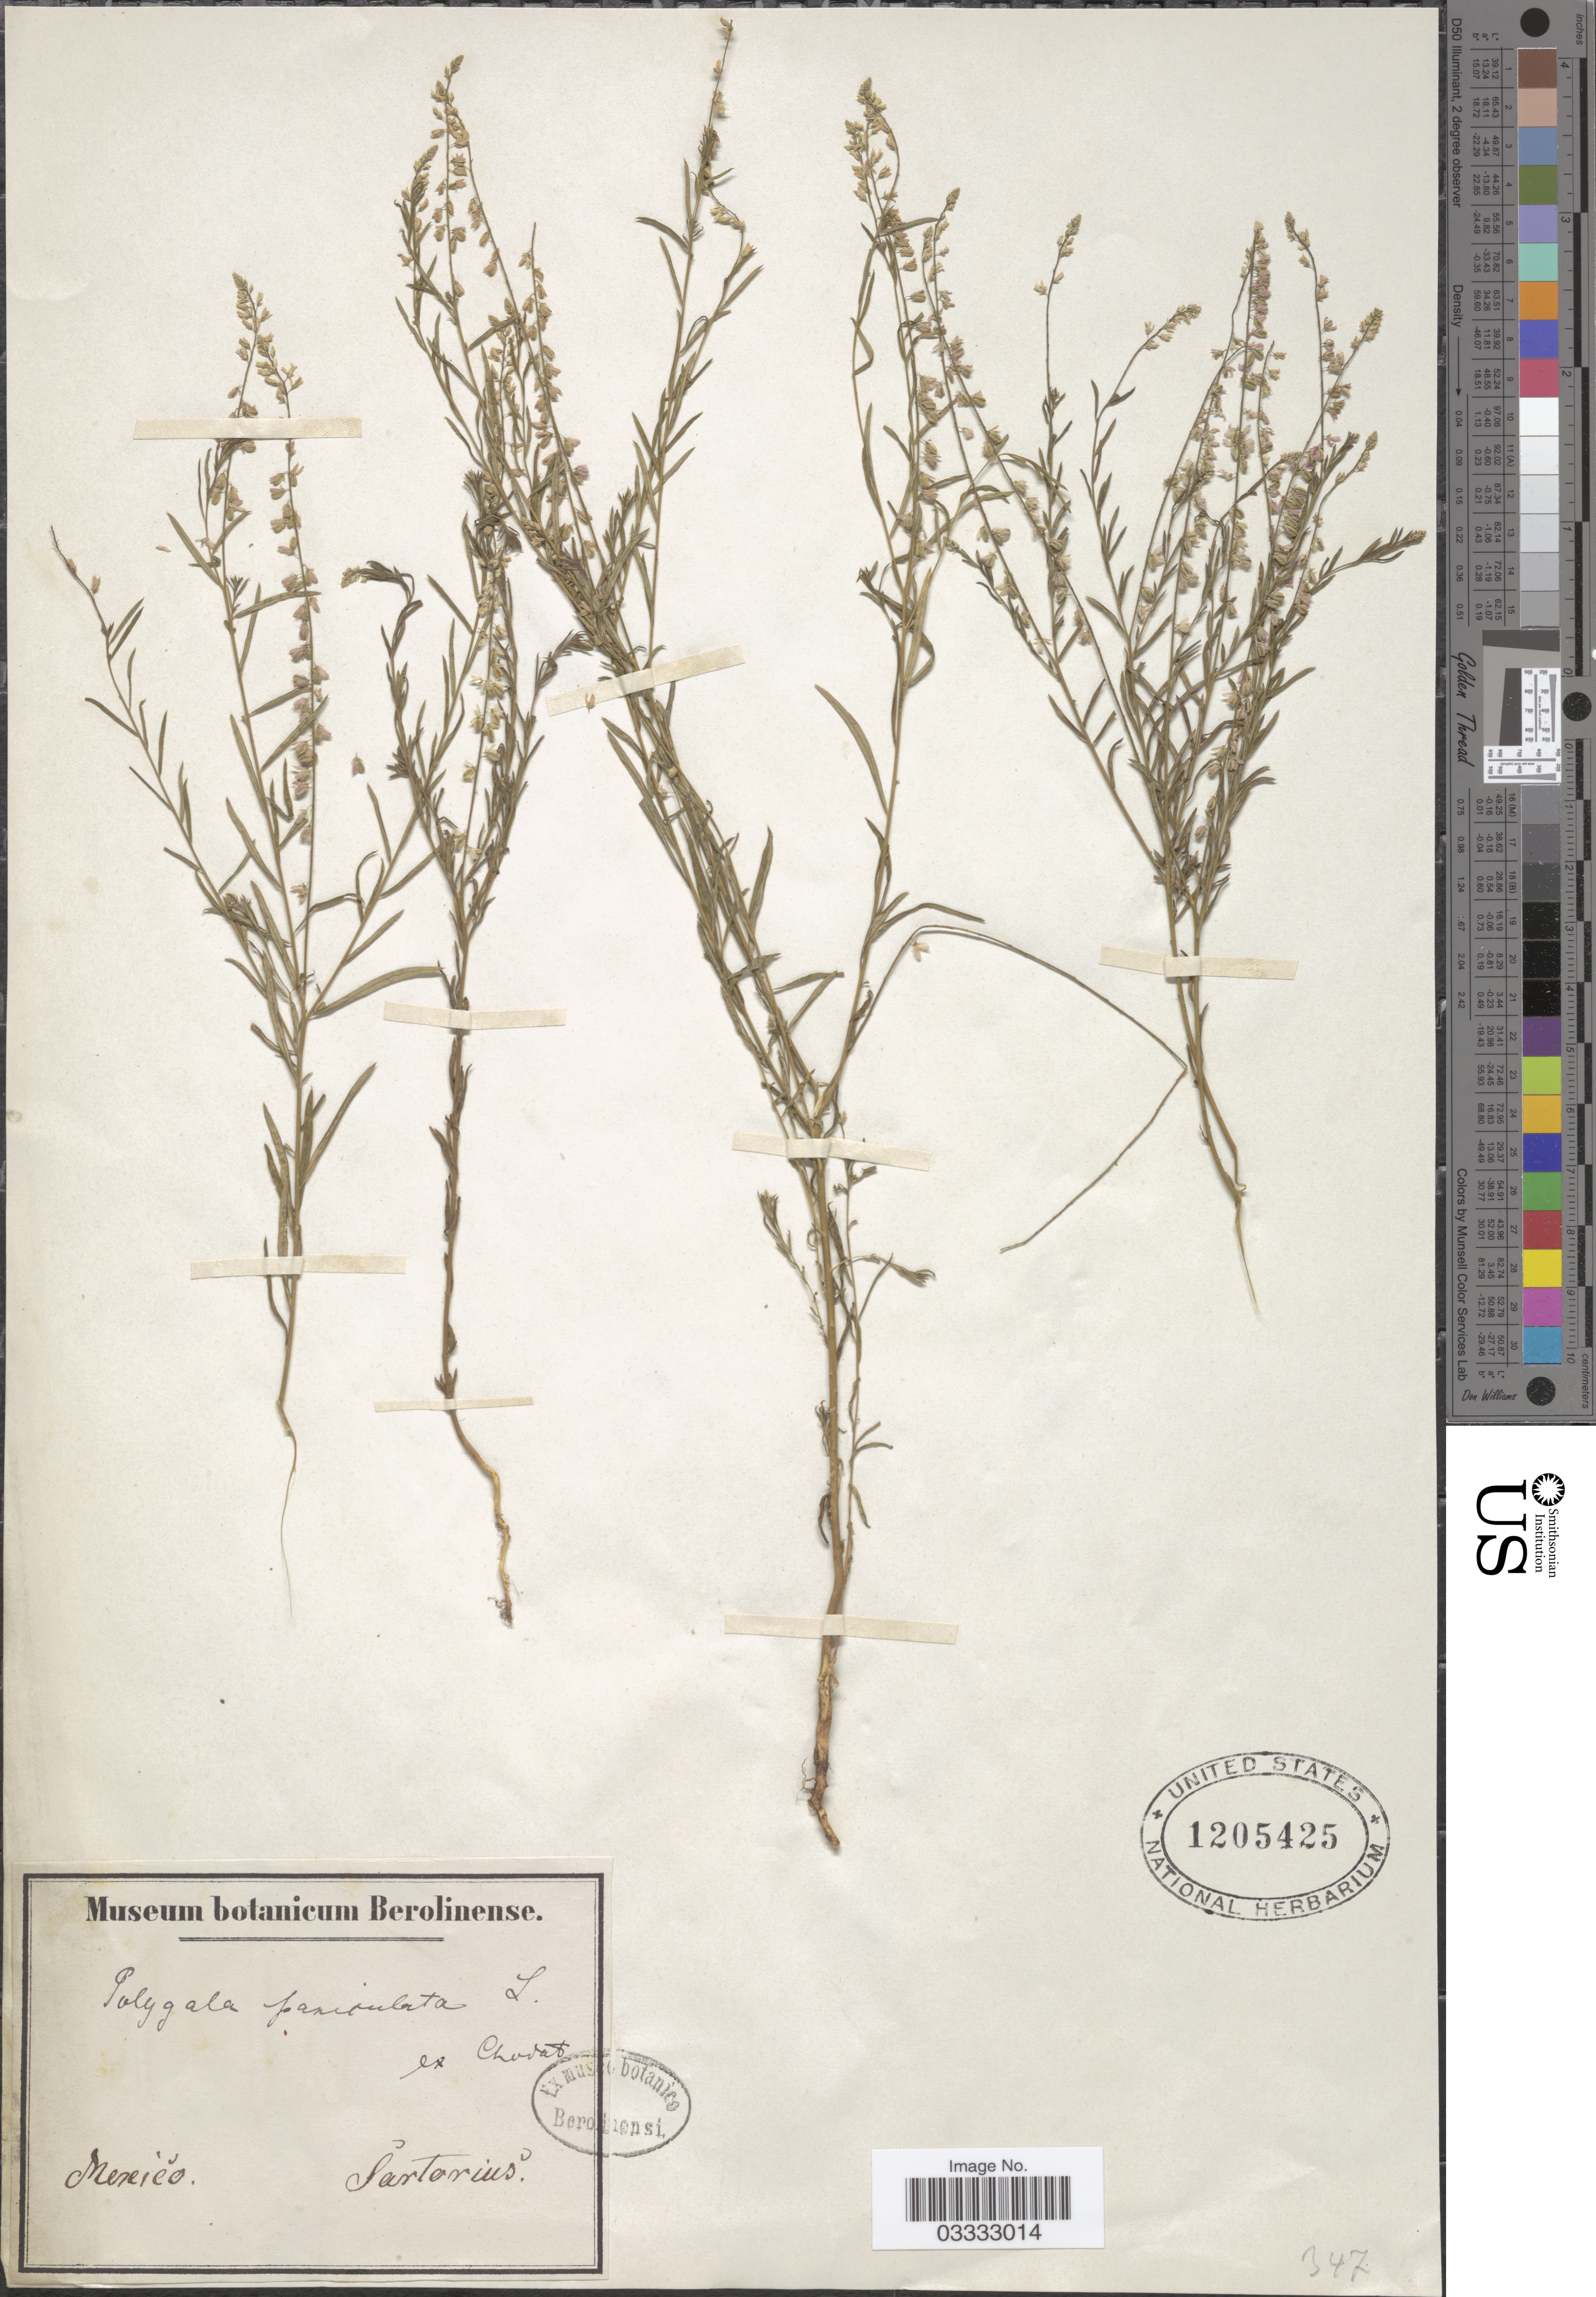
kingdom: Plantae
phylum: Tracheophyta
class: Magnoliopsida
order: Fabales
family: Polygalaceae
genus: Polygala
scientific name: Polygala paniculata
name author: L.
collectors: -. Sartorius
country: Mexico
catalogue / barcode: US 1205425